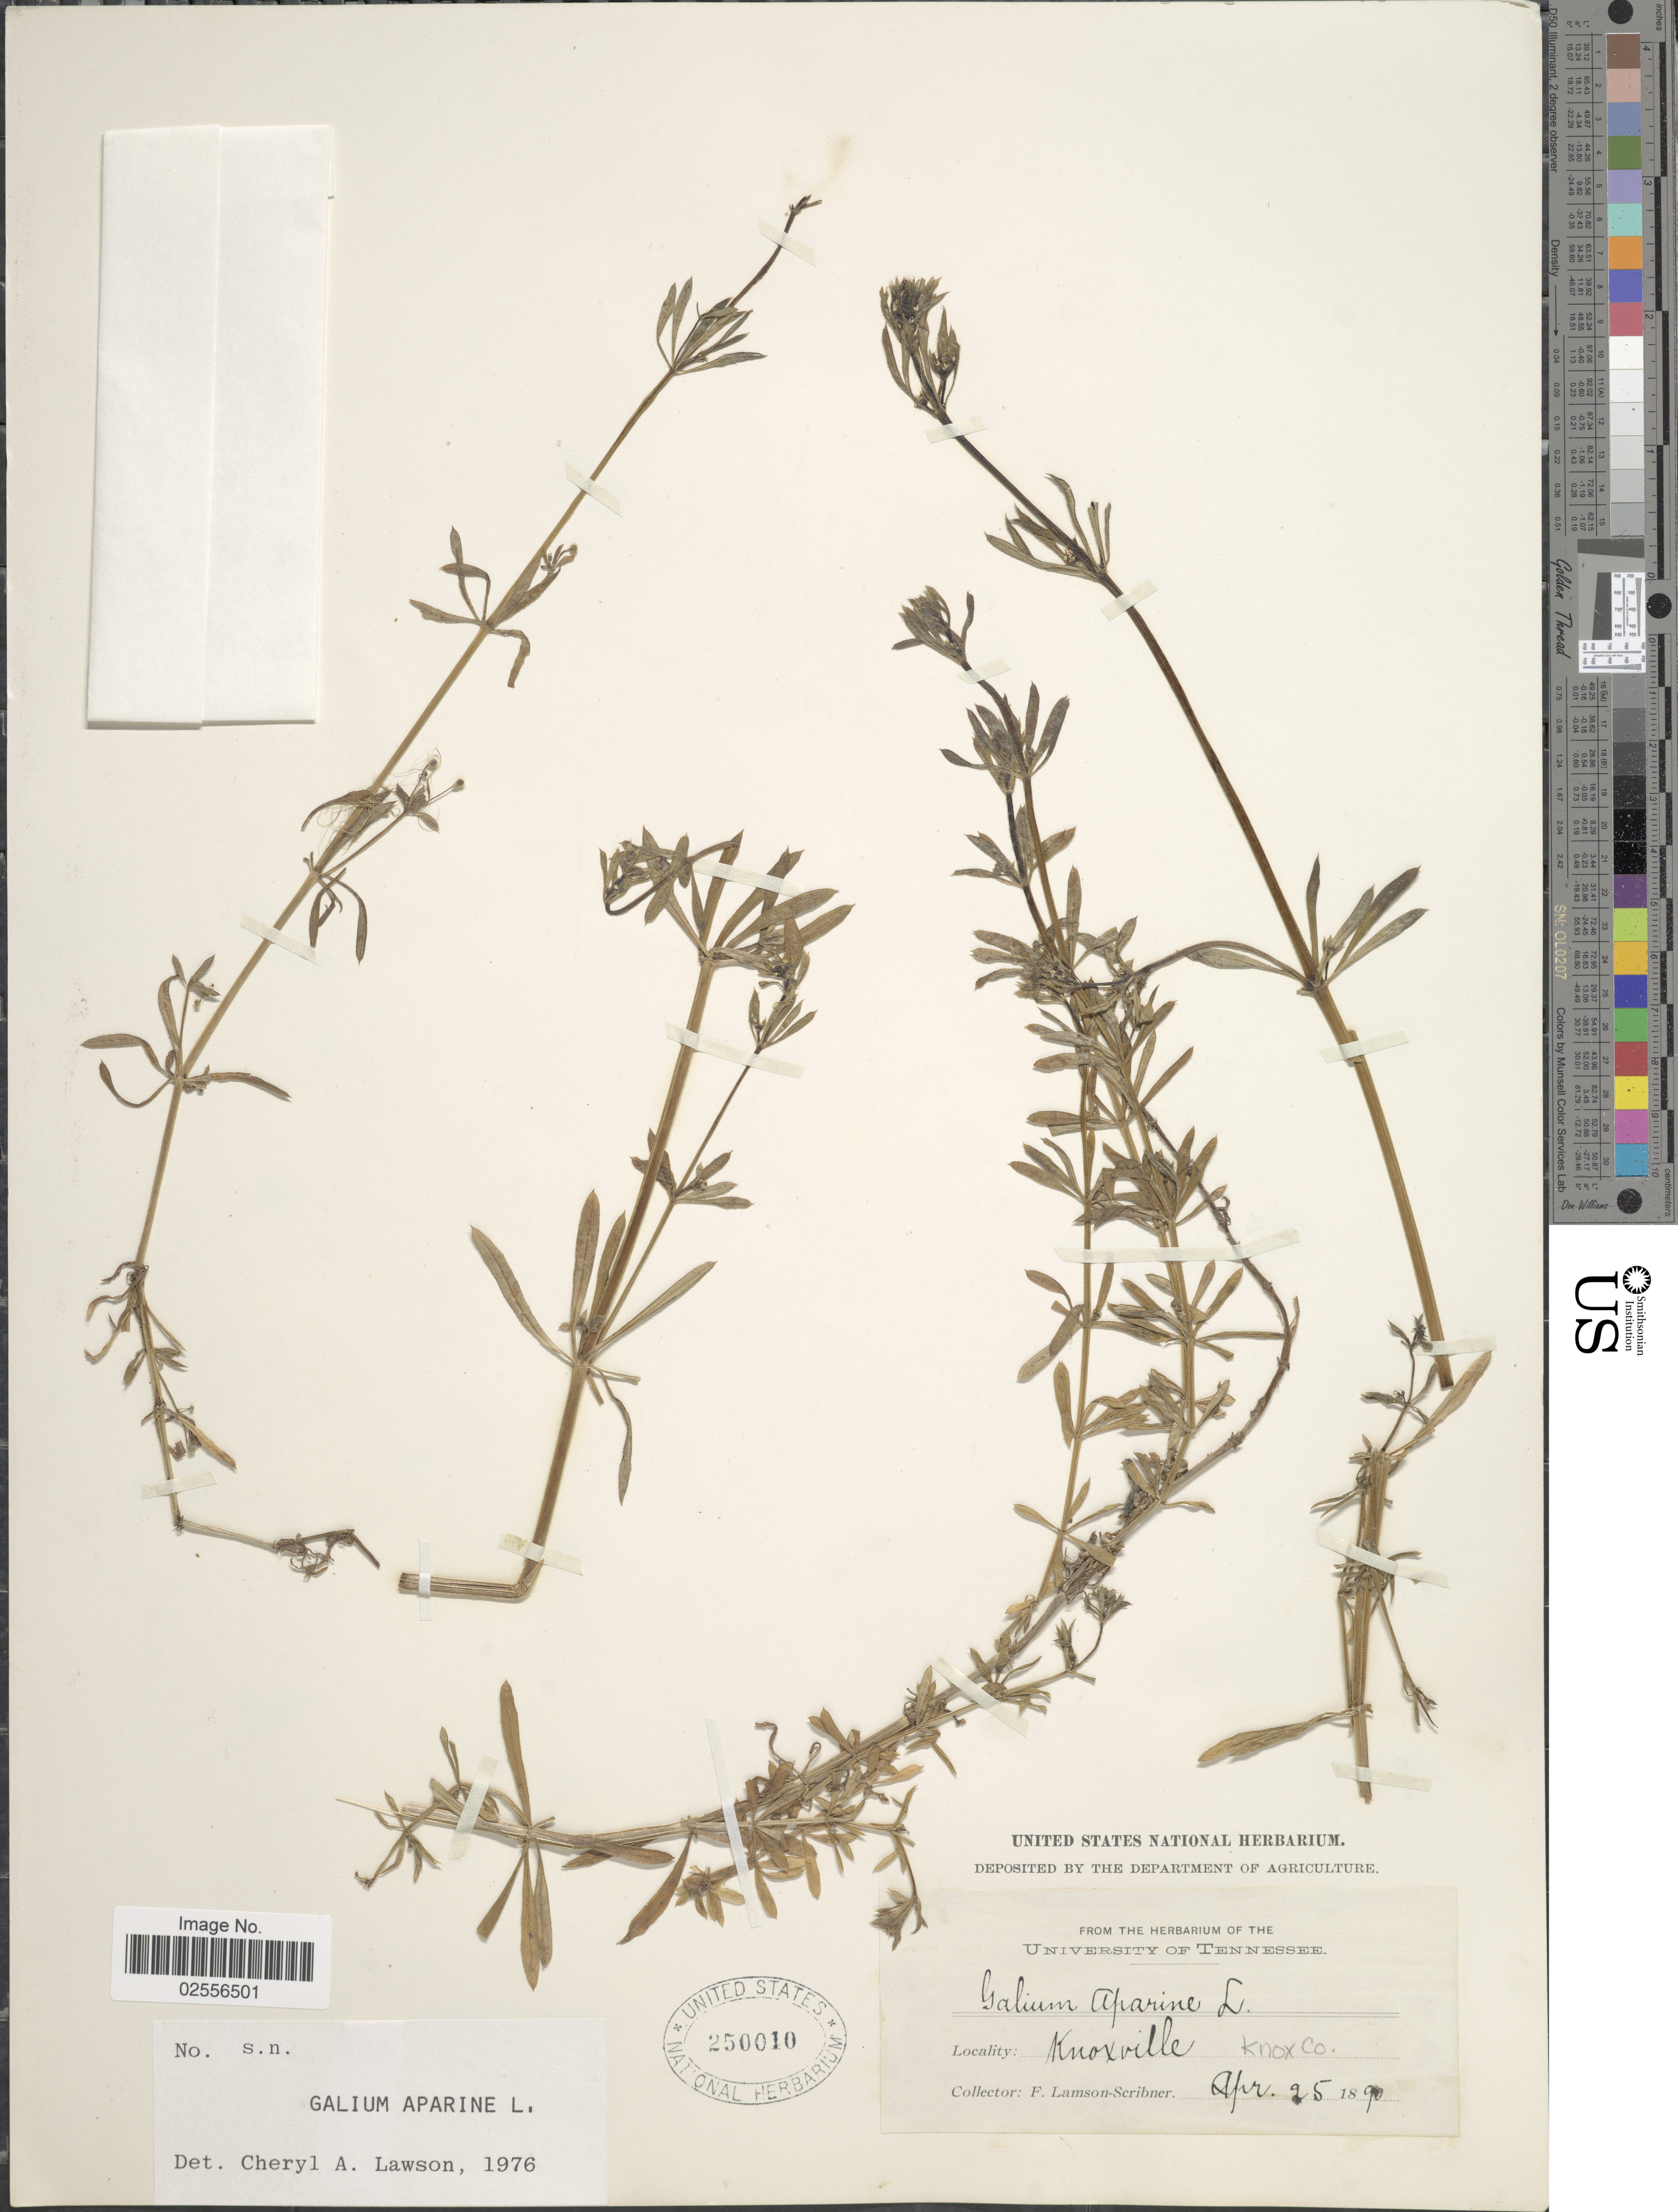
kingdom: Plantae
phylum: Tracheophyta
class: Magnoliopsida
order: Gentianales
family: Rubiaceae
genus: Galium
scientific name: Galium aparine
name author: L.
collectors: F. Lamson-Scribner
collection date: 1890-04-25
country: United States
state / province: Tennessee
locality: Knoxville, Knox Co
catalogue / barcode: US 250010